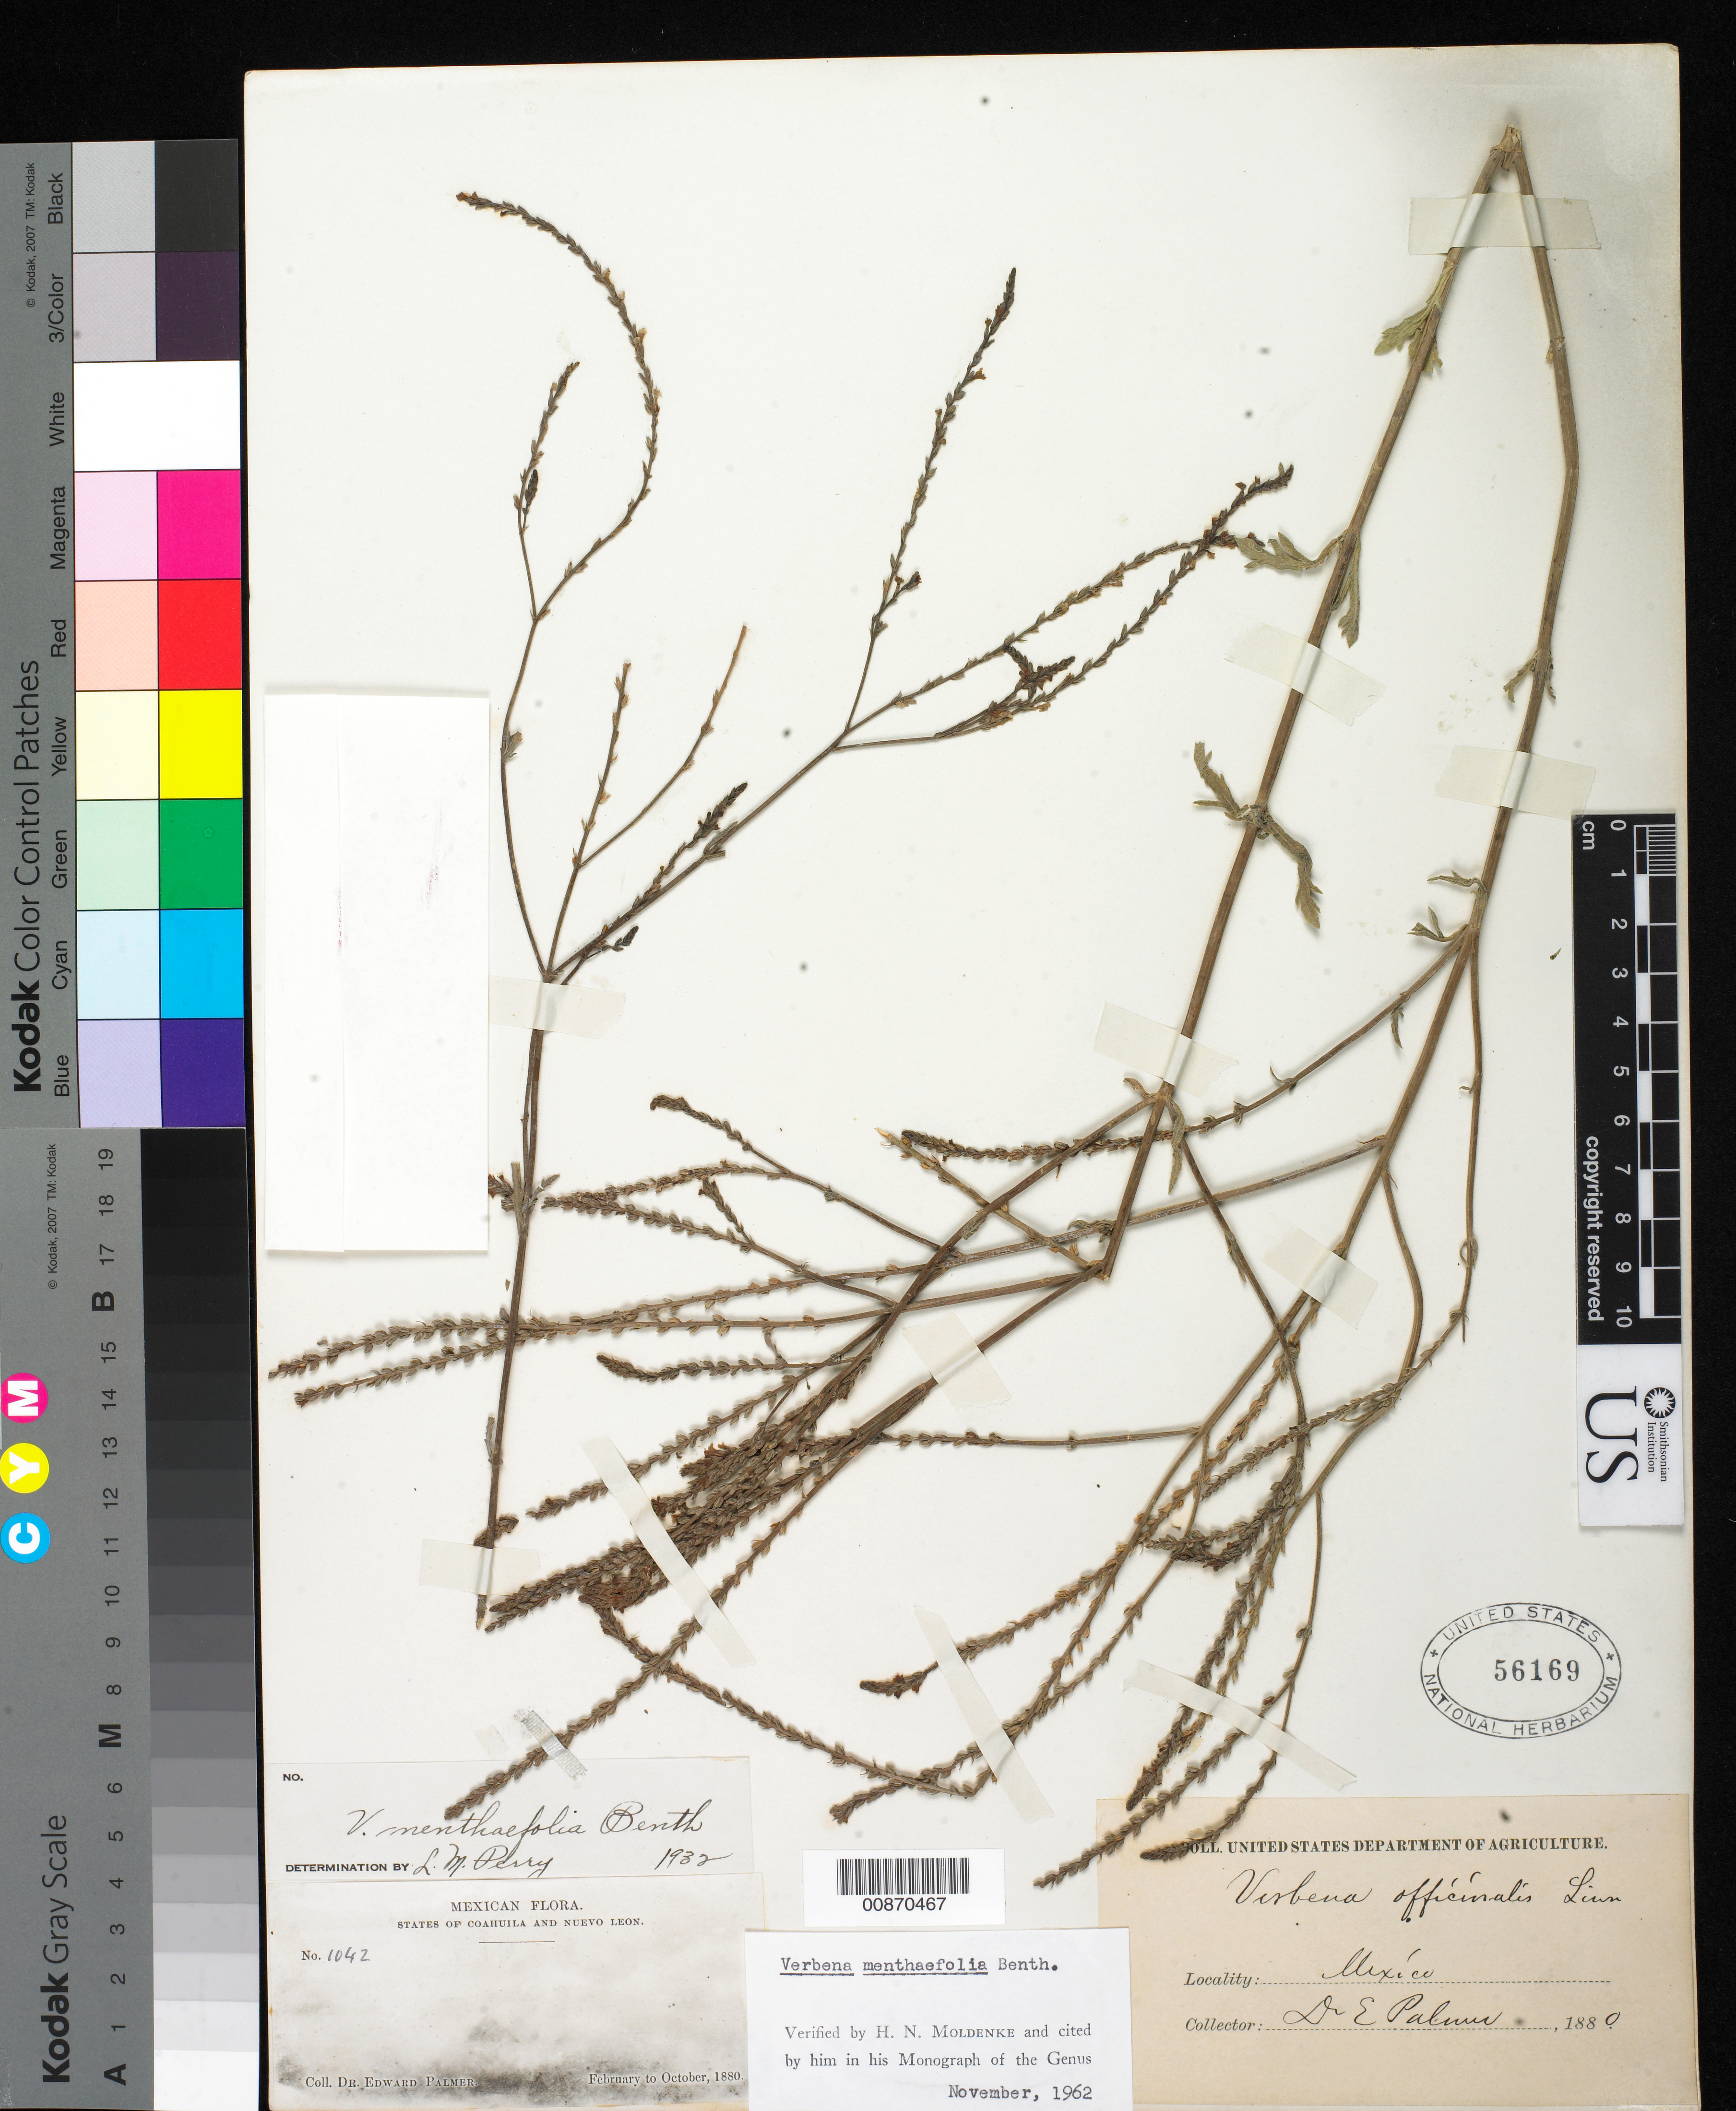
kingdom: Plantae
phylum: Tracheophyta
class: Magnoliopsida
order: Lamiales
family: Verbenaceae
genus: Verbena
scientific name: Verbena menthaefolia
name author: Benth.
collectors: E. Palmer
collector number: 1042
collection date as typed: Feb 1880 to -- Oct 1880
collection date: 1880-02/1880-10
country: Mexico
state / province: Coahuila / Nuevo León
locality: States of Coahuila and Nuevo León.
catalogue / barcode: US 56169